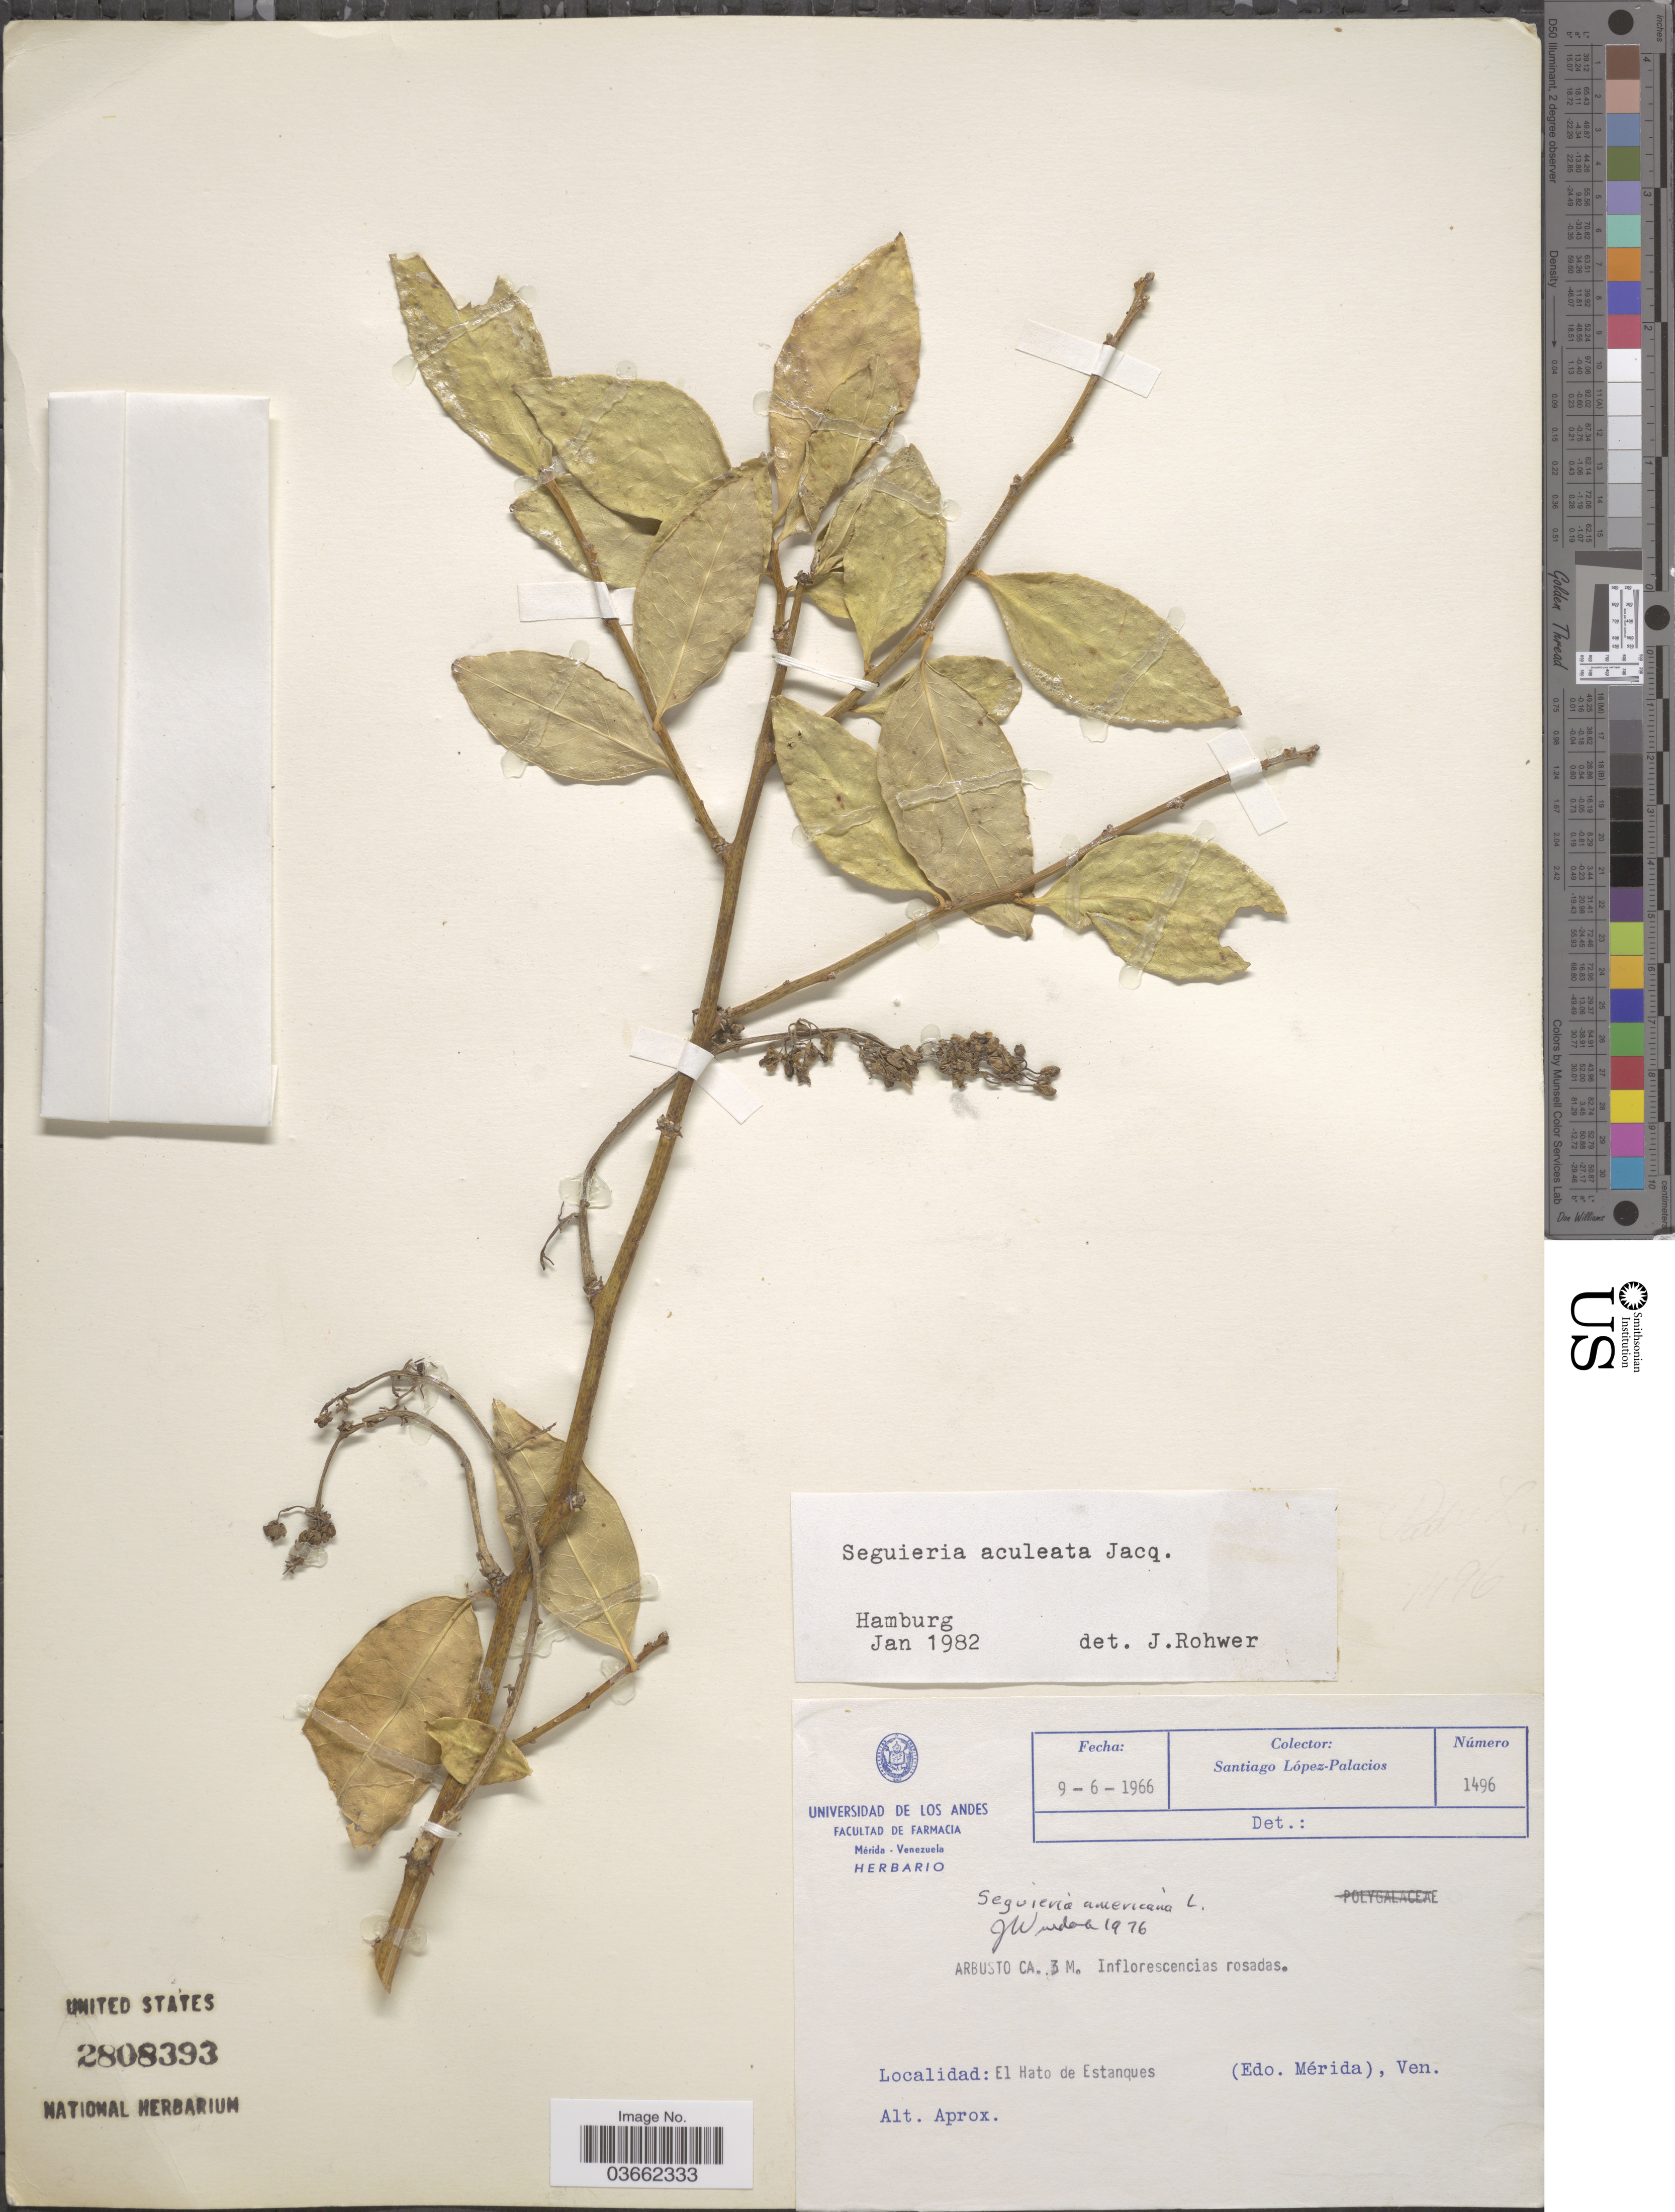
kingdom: Plantae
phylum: Tracheophyta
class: Magnoliopsida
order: Caryophyllales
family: Phytolaccaceae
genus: Seguieria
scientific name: Seguieria aculeata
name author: Jacq.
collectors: S. López-Palacios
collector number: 1496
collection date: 1966-06-09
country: Venezuela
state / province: Mérida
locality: El Hato de Estanques.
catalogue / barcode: US 2808393